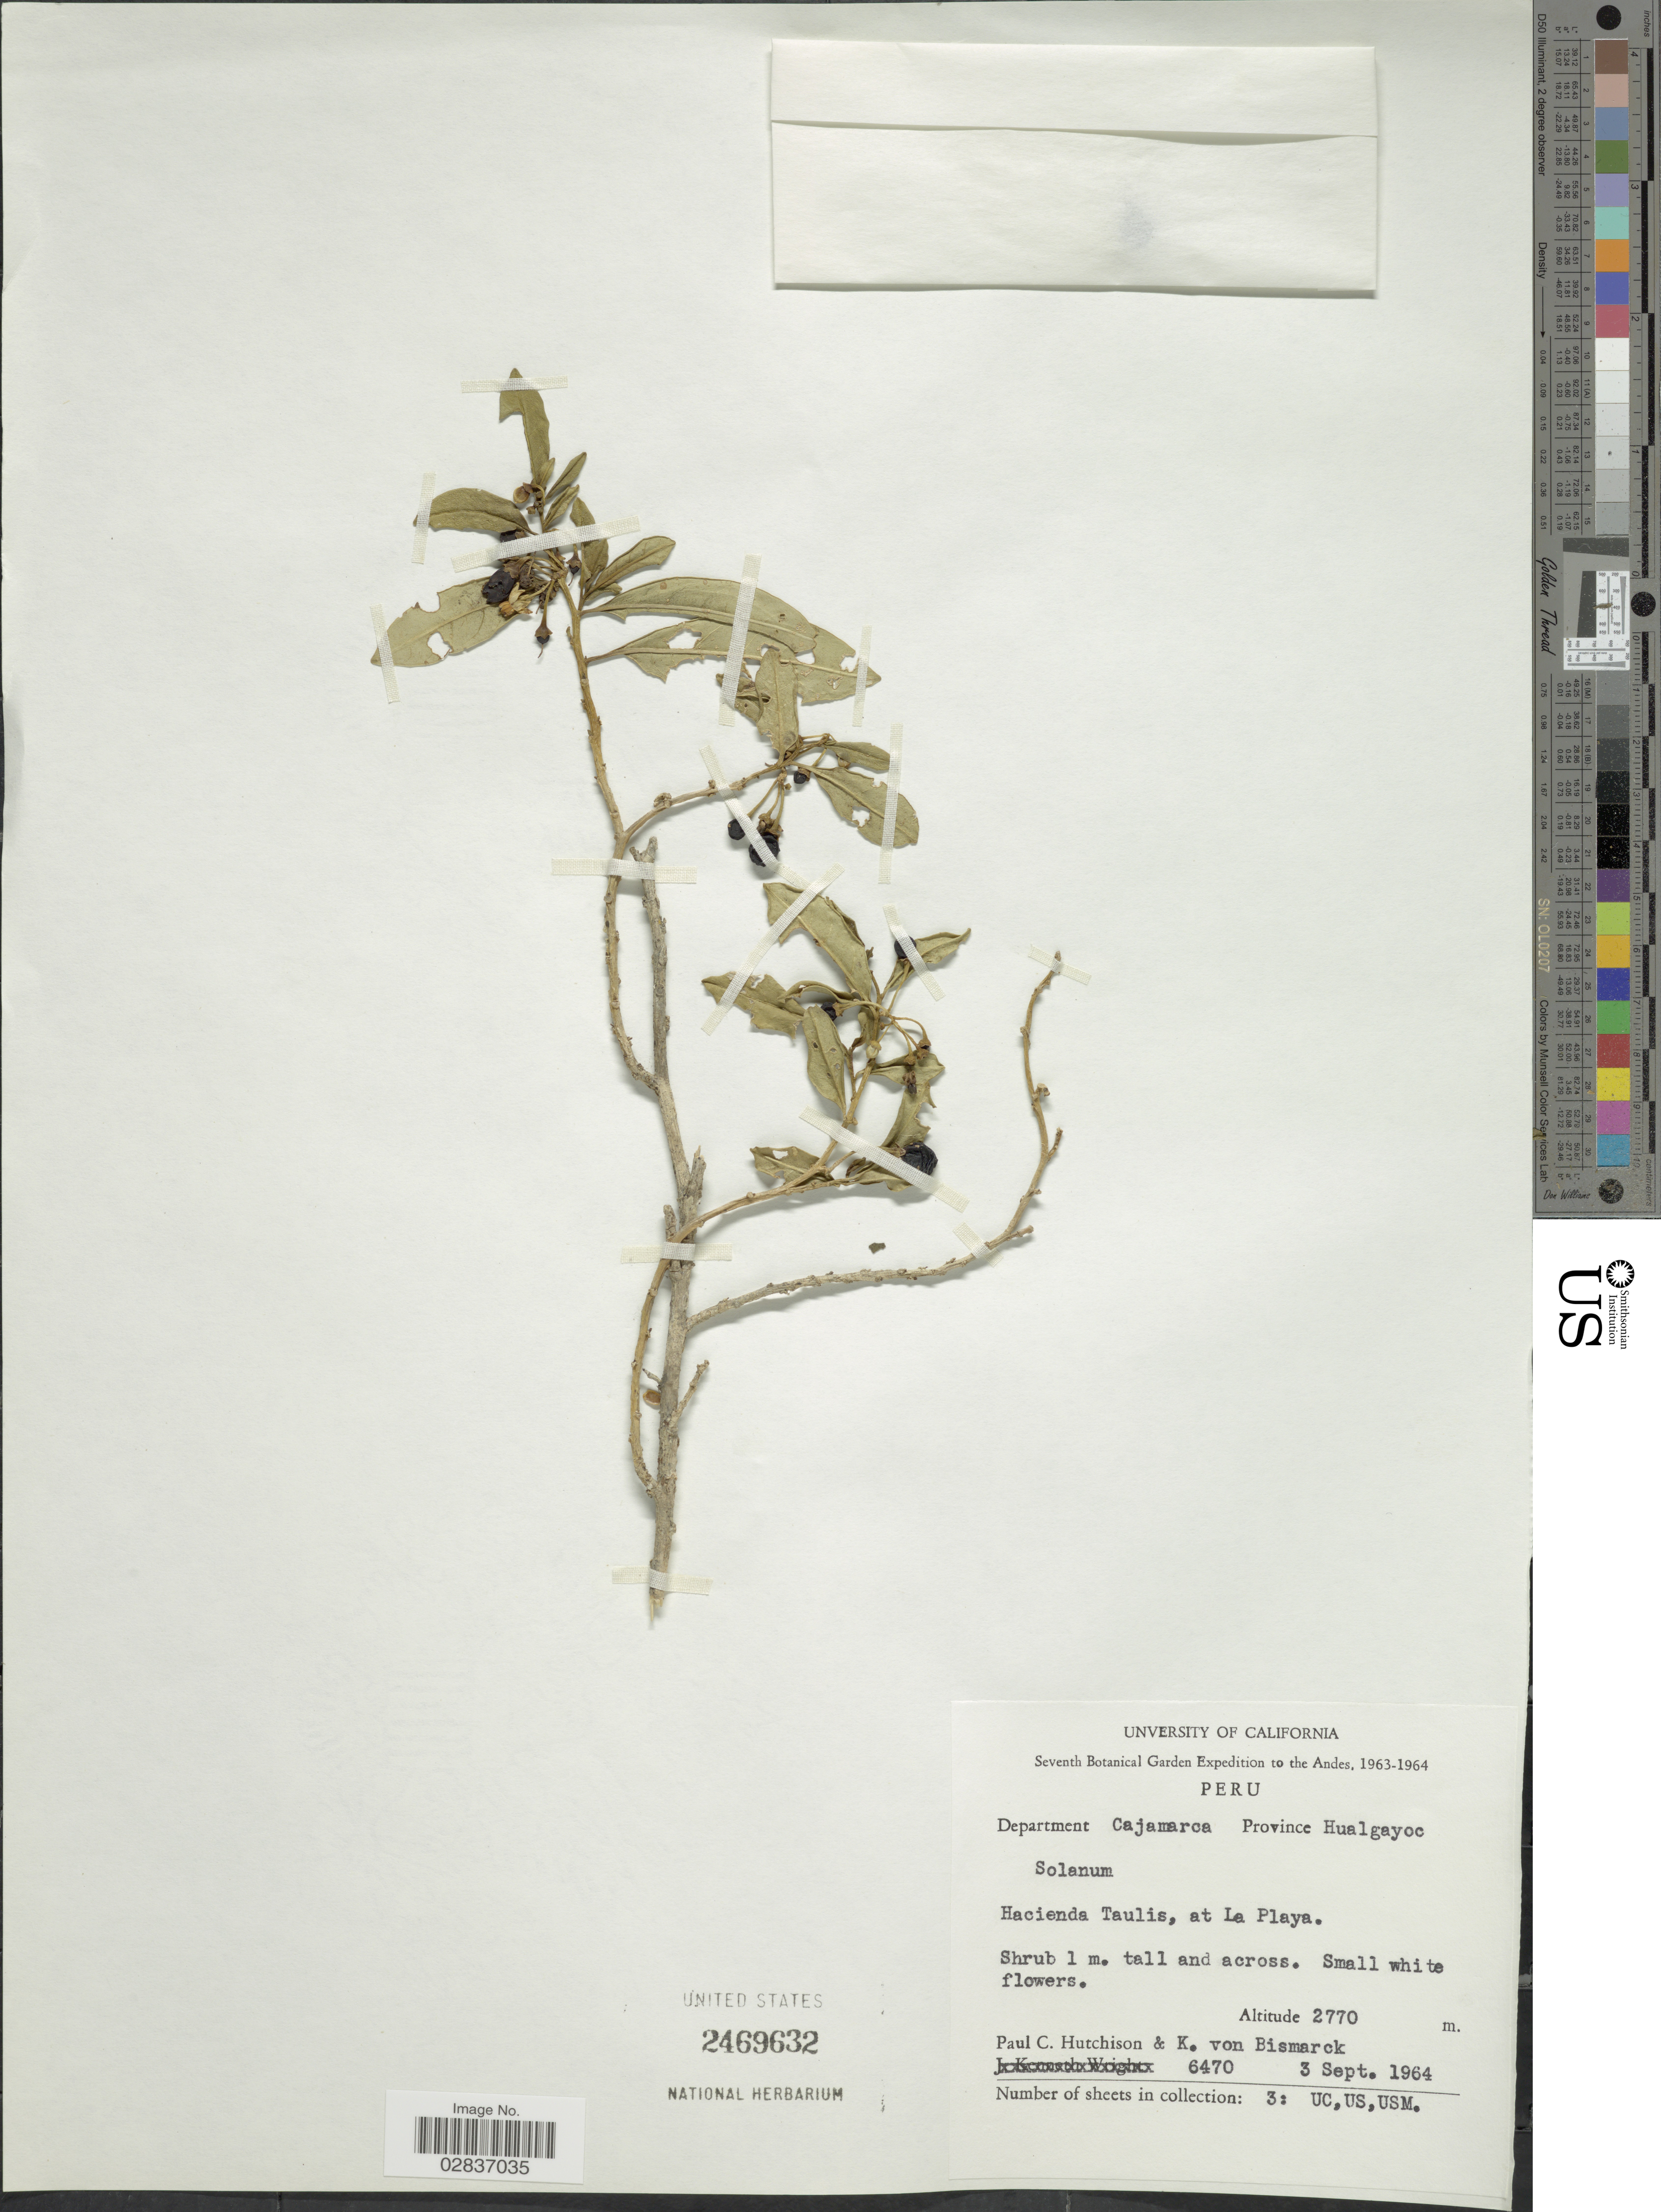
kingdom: Plantae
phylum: Tracheophyta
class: Magnoliopsida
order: Solanales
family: Solanaceae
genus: Solanum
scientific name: Solanum barbulatum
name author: Zahlbr.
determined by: Knapp, S. D.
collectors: P. C. Hutchison & K. von Bismarck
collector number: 6470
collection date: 1964-09-03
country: Peru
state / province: Cajamarca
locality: The Andes, Department Cajamarca, Province Hualgayoc, hacienda Taulis, at La Playa.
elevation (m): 2770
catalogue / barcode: US 2469632